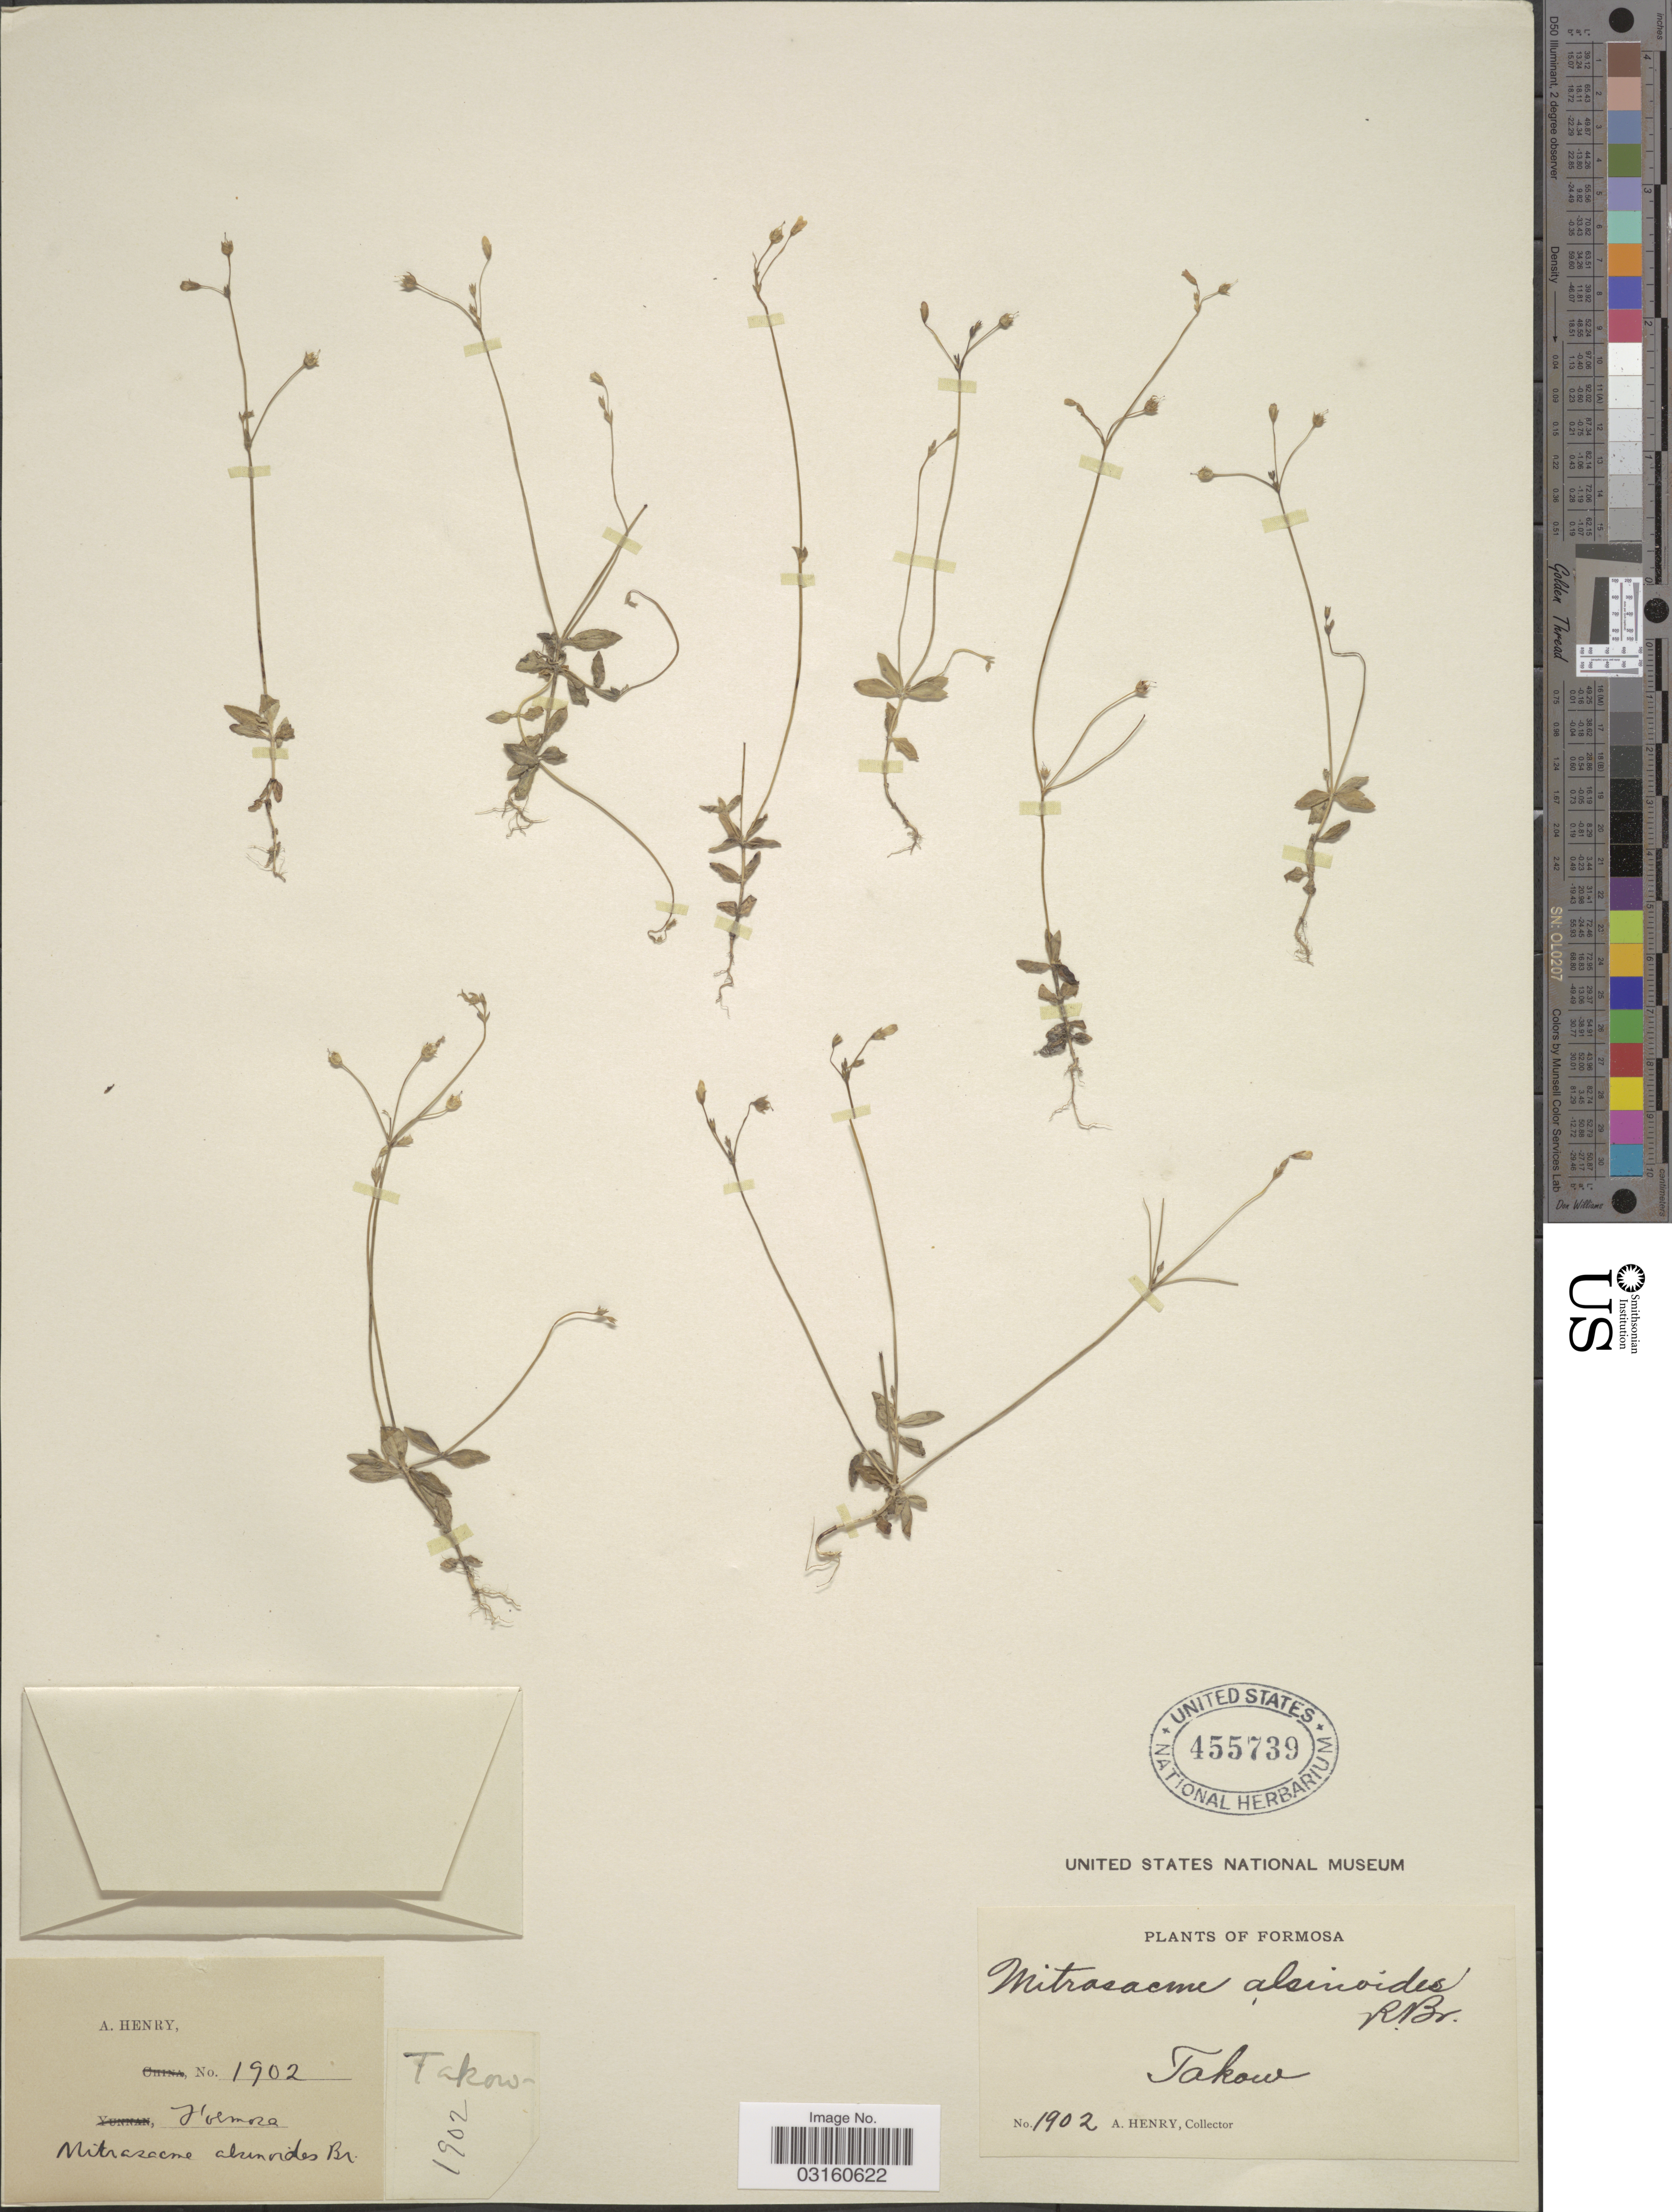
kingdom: Plantae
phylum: Tracheophyta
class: Magnoliopsida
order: Gentianales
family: Loganiaceae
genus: Mitrasacme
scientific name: Mitrasacme alsinoides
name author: R. Br.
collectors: A. Henry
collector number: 1902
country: Taiwan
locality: Formosa. Takow.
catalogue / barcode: US 455739